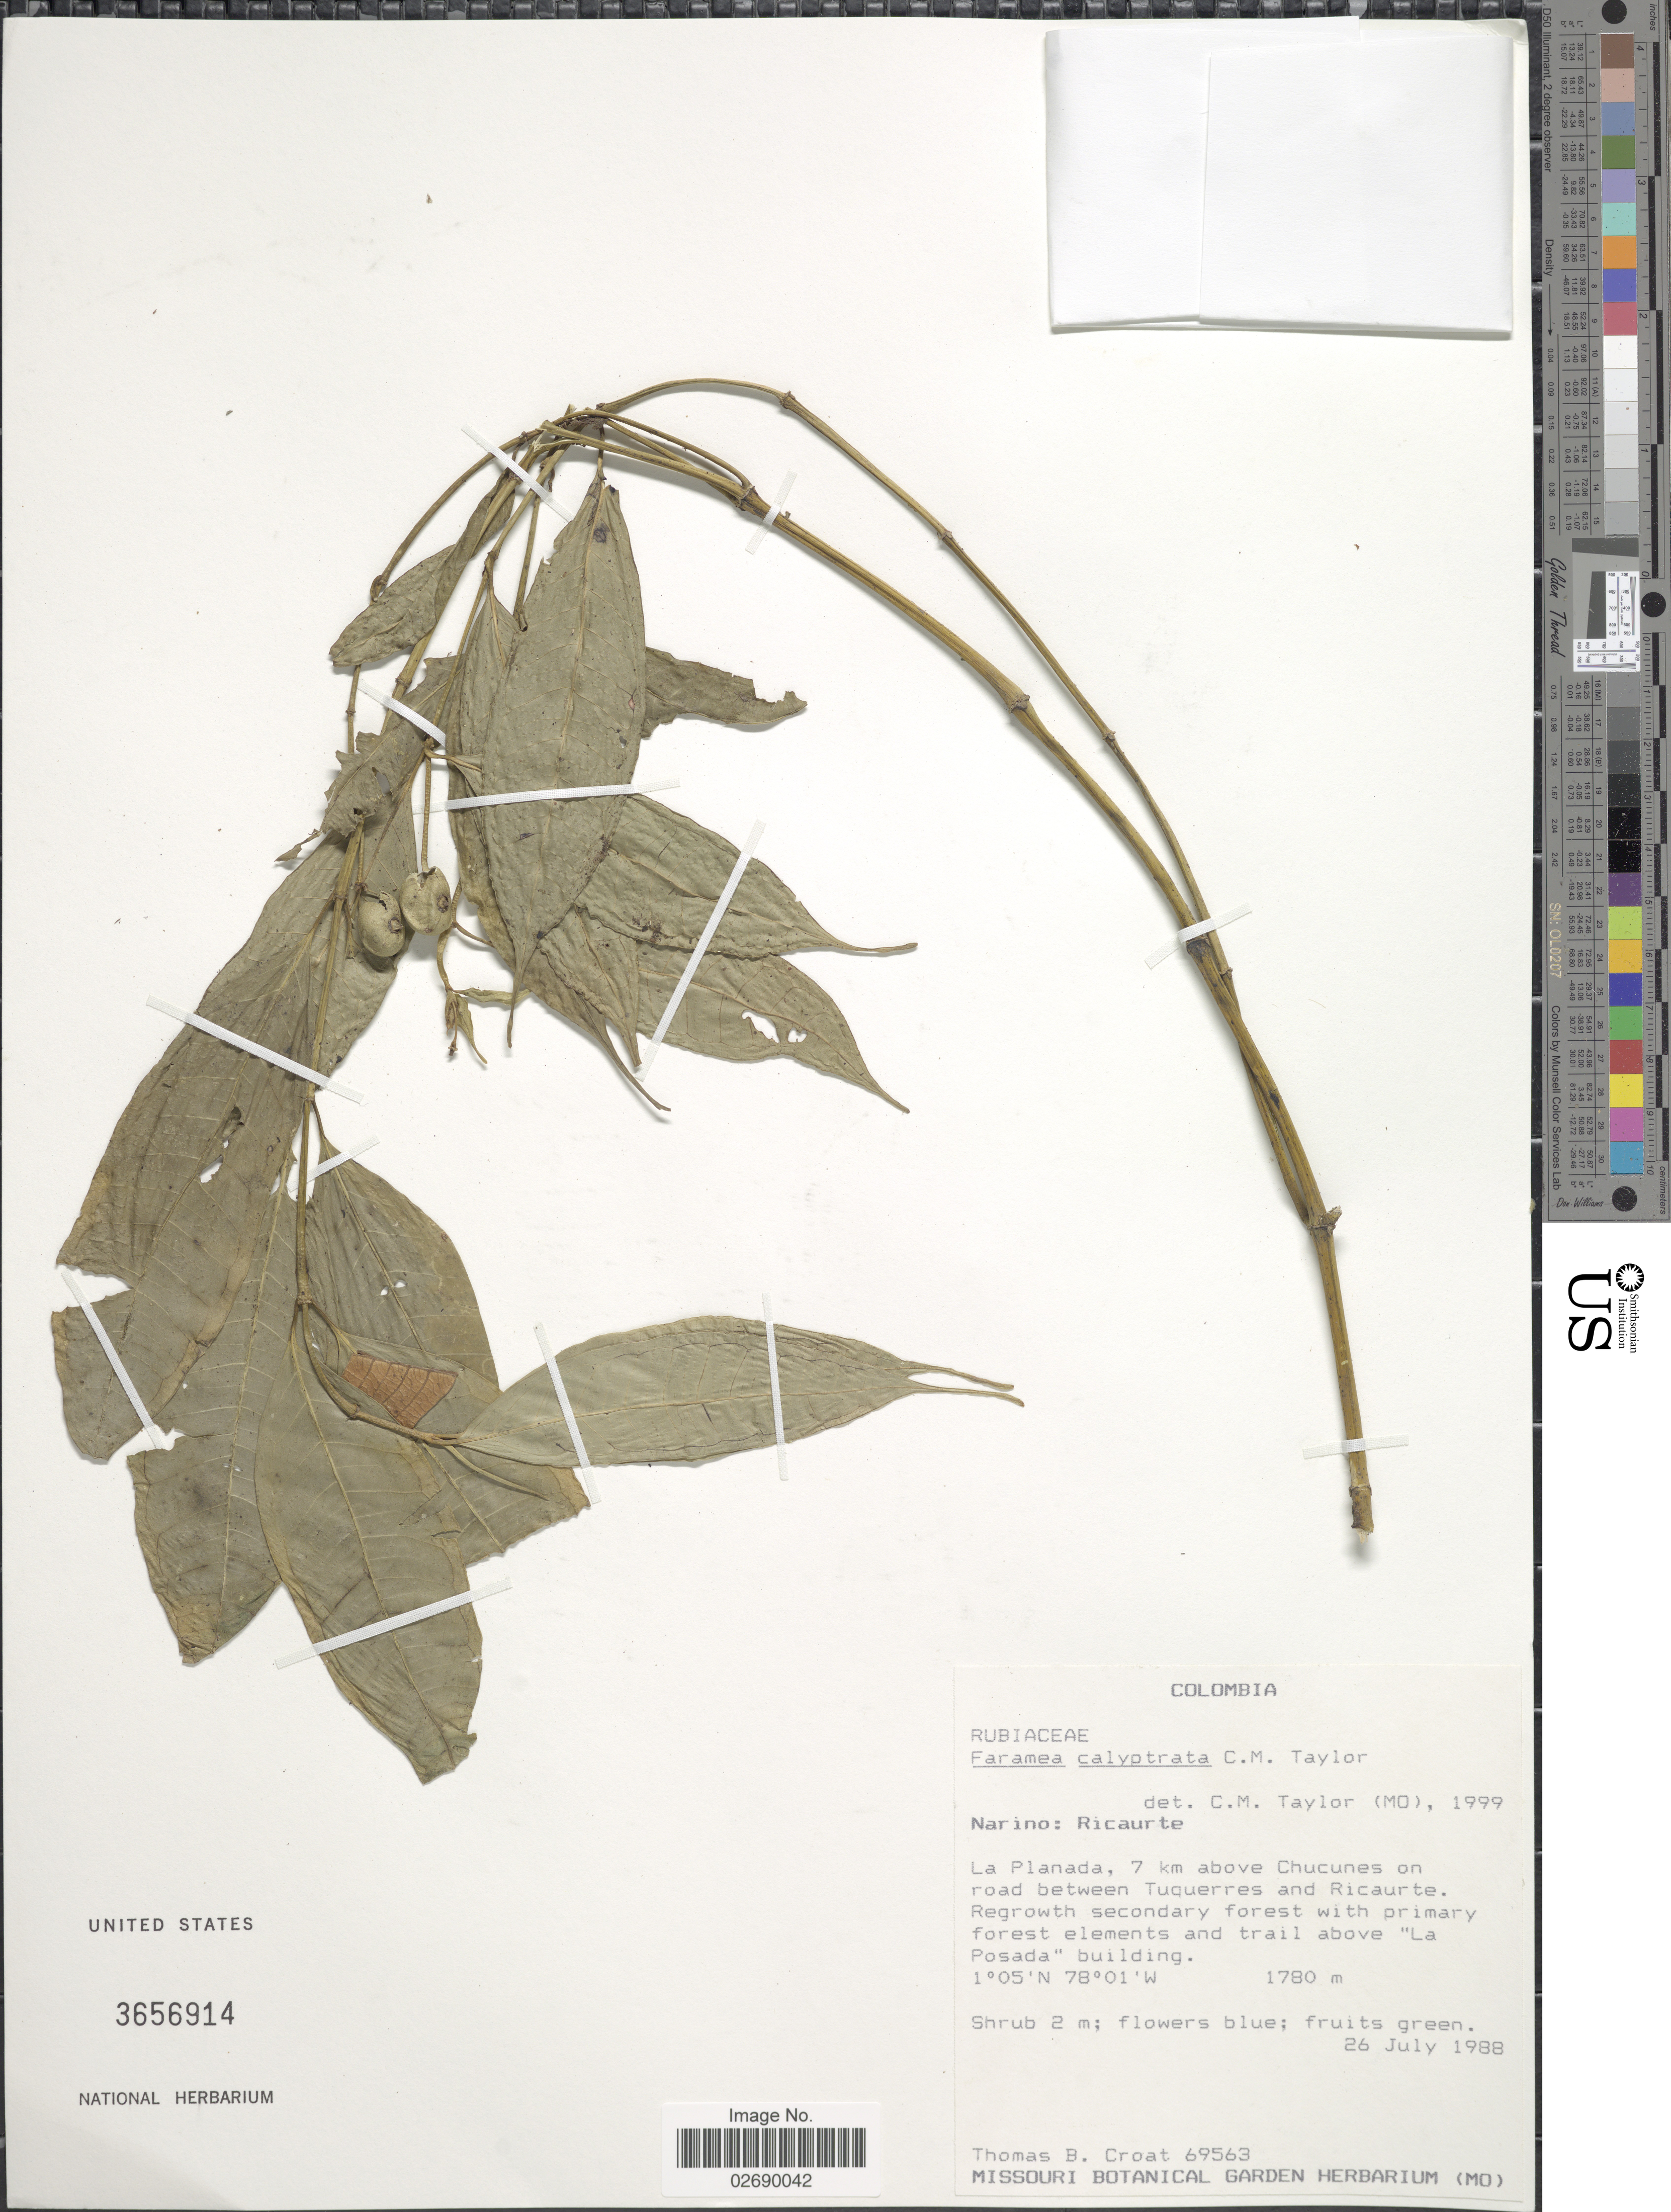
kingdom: Plantae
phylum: Tracheophyta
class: Magnoliopsida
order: Gentianales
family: Rubiaceae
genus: Faramea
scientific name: Faramea calyptrata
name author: C.M. Taylor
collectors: T. B. Croat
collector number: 69563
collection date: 1988-07-26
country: Colombia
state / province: Nariño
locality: Ricaurte. La Planada, 7 km above Chucunes on road between Tuquerres and Ricaurte , trail above "La Posada"building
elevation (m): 1780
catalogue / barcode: US 3656914